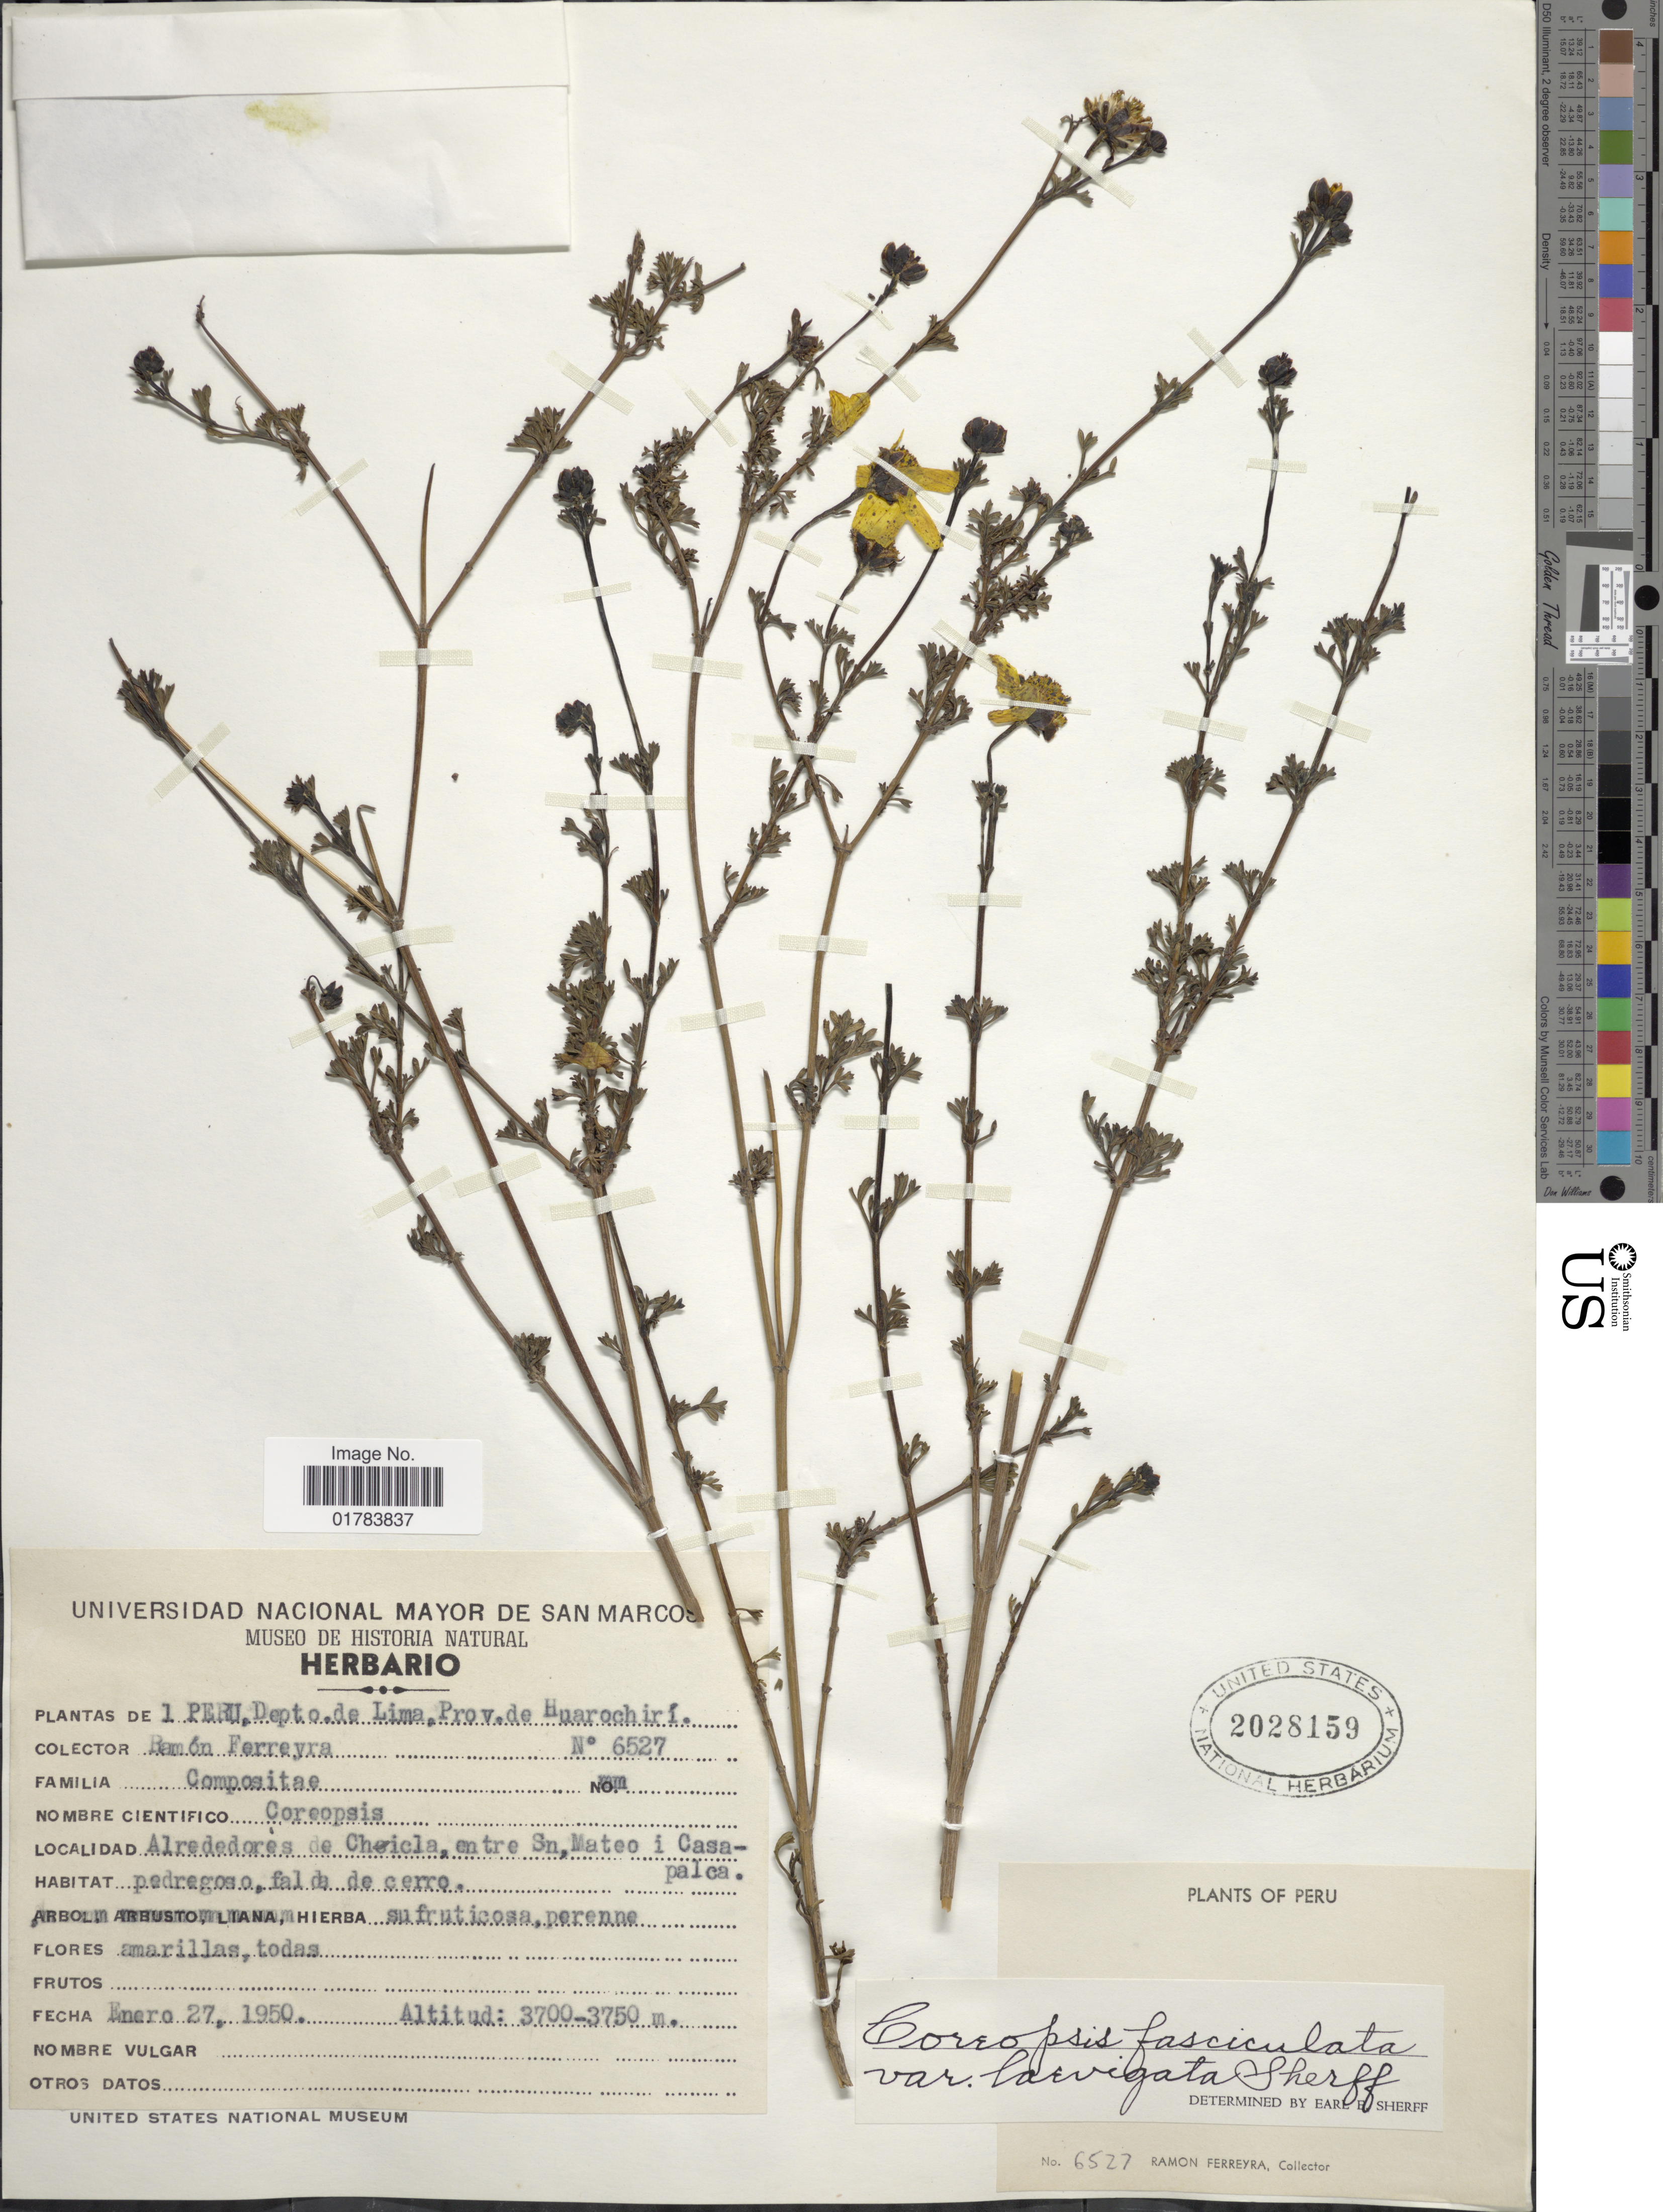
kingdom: Plantae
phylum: Tracheophyta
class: Magnoliopsida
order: Asterales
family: Asteraceae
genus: Coreopsis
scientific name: Coreopsis fasciculata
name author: Wedd.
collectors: R. A. Ferreyra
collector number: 6527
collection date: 1950-01-27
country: Peru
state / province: Lima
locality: Prov. de Huarochiri, Alrededores de Chicla, entre Sn, Mateo i Casapalca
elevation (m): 3700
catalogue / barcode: US 2028159